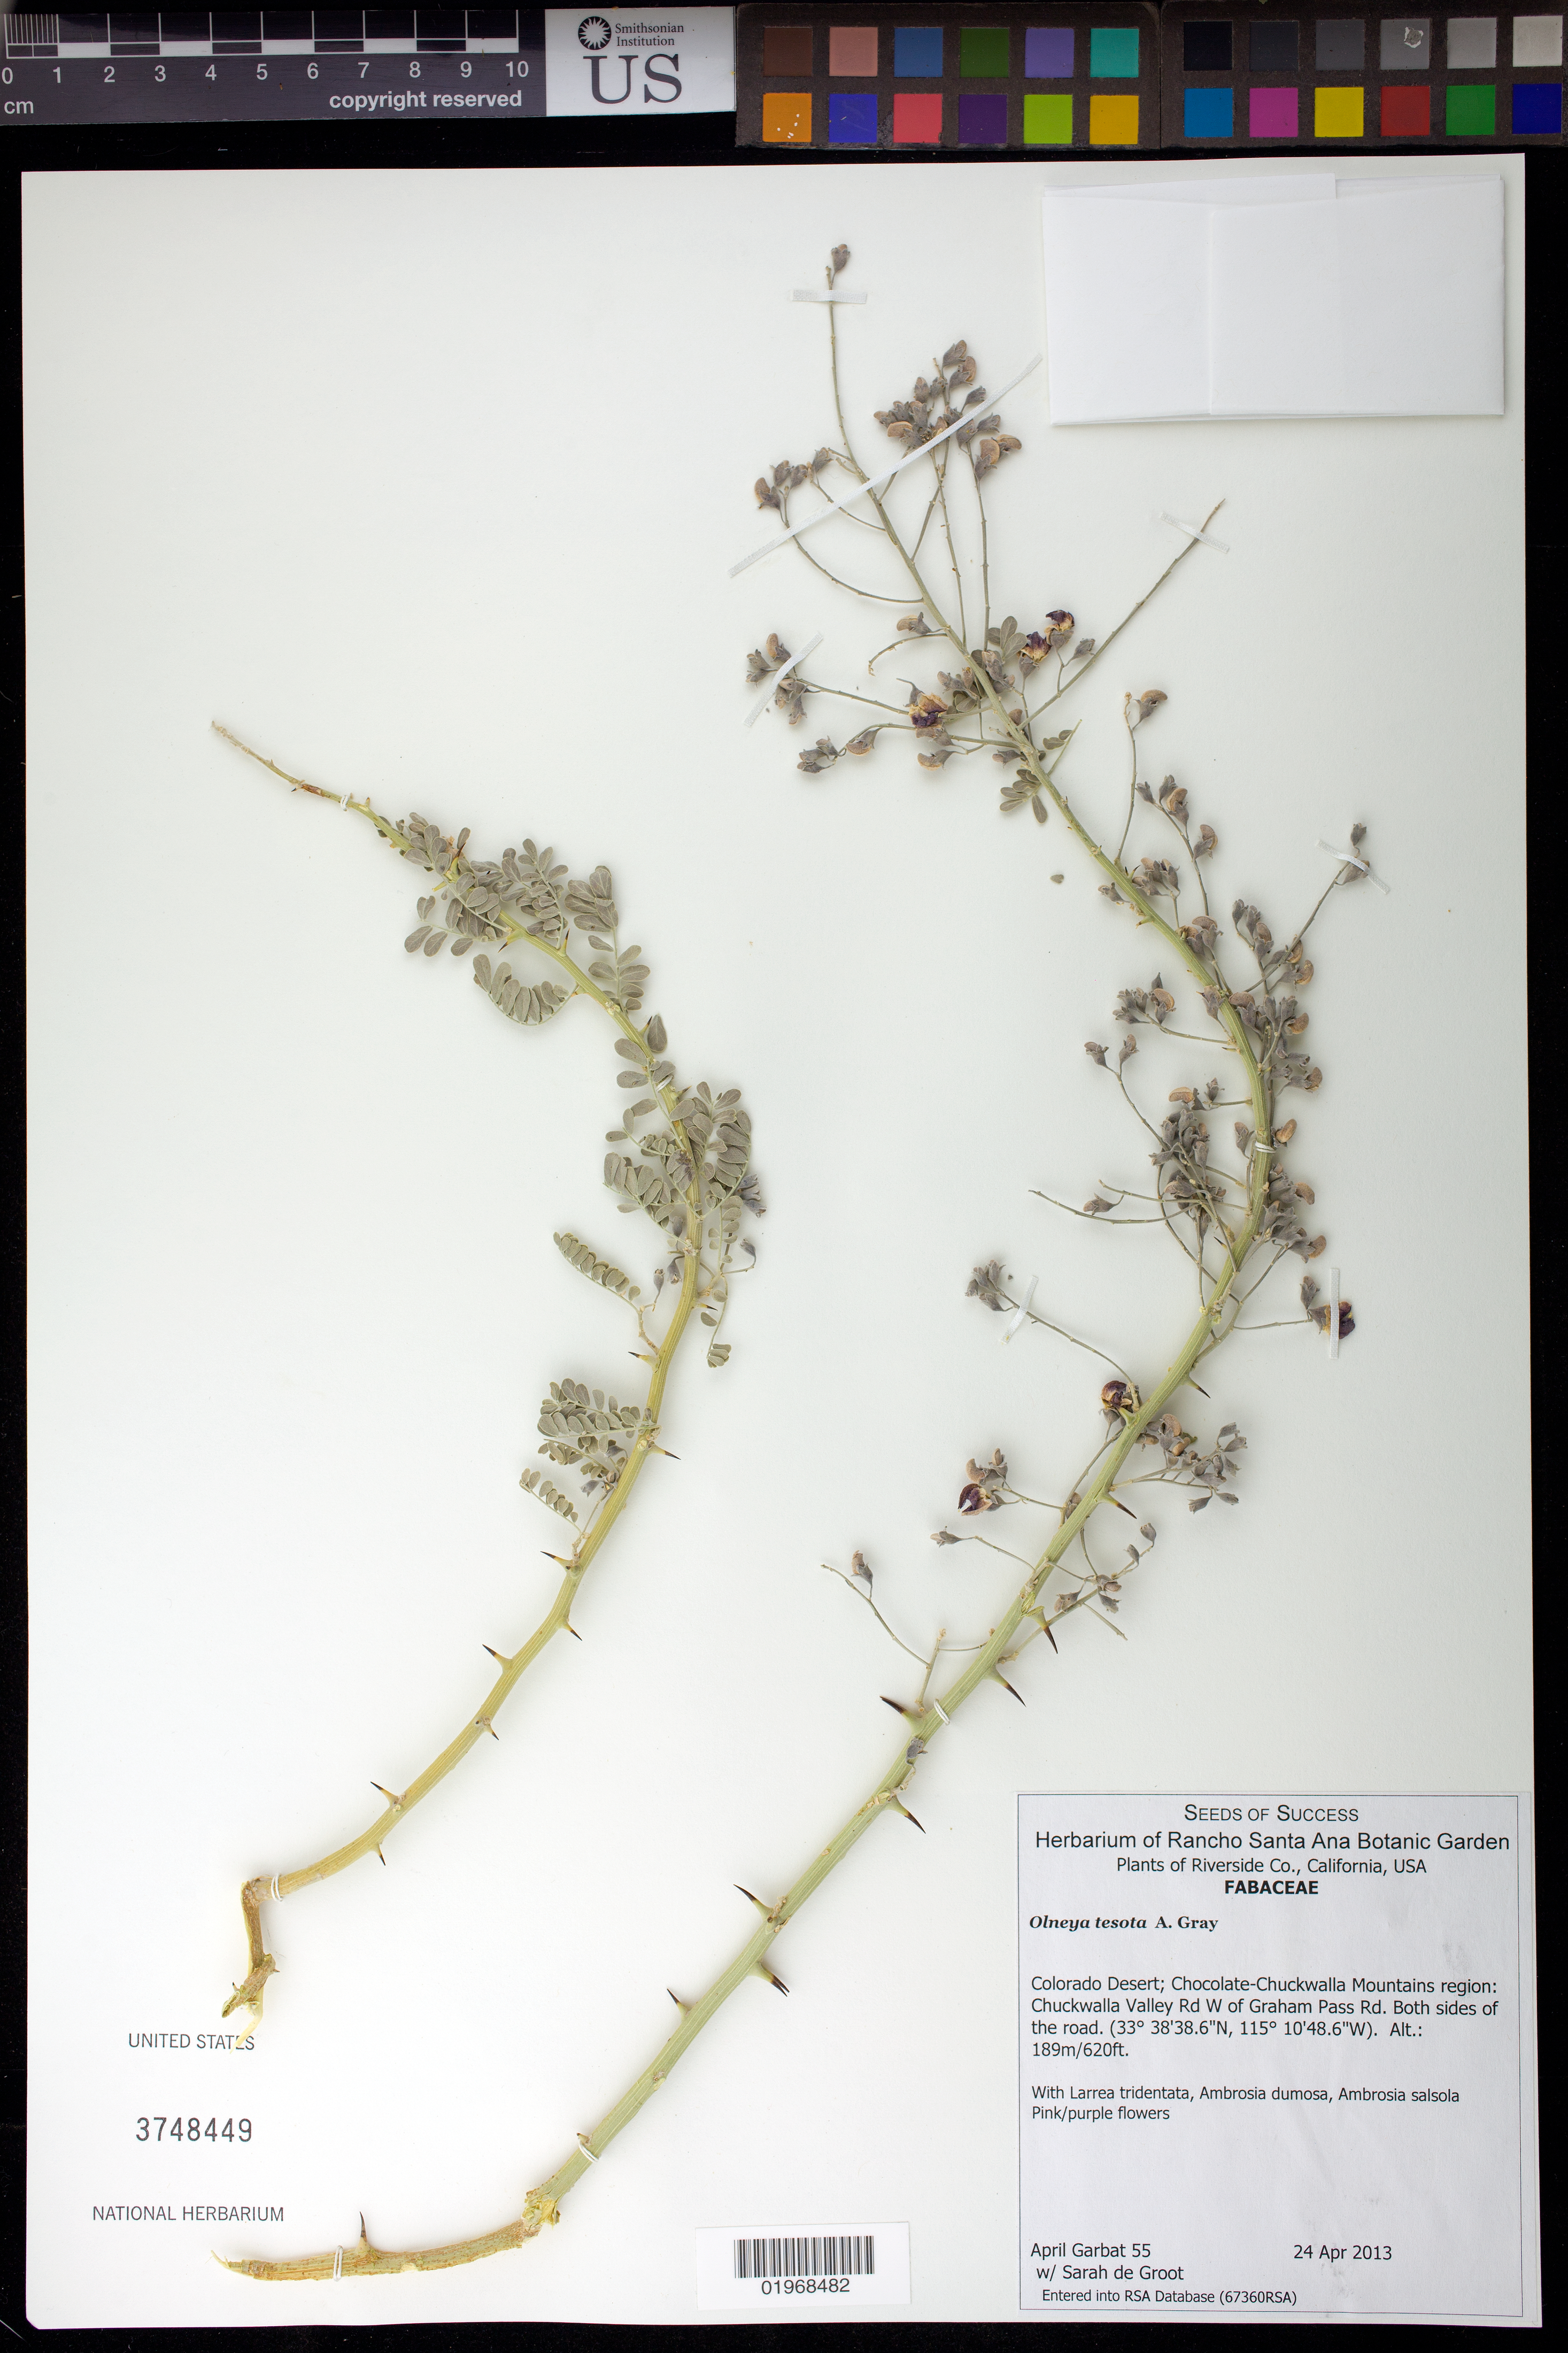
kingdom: Plantae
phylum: Tracheophyta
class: Magnoliopsida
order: Fabales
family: Fabaceae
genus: Olneya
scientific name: Olneya tesota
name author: A. Gray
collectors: A. Garbat & S. De Groot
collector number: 55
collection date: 2013-04-24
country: United States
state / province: California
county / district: Riverside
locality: Colorado Desert. Chocolate-Chuckwalla Mts region: Chuckwalla Valley Rd W of Graham Pass Rd.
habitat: With Larrea tridentata, Ambrosia dumosa, Ambrosia salsola.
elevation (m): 189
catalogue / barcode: US 3748449